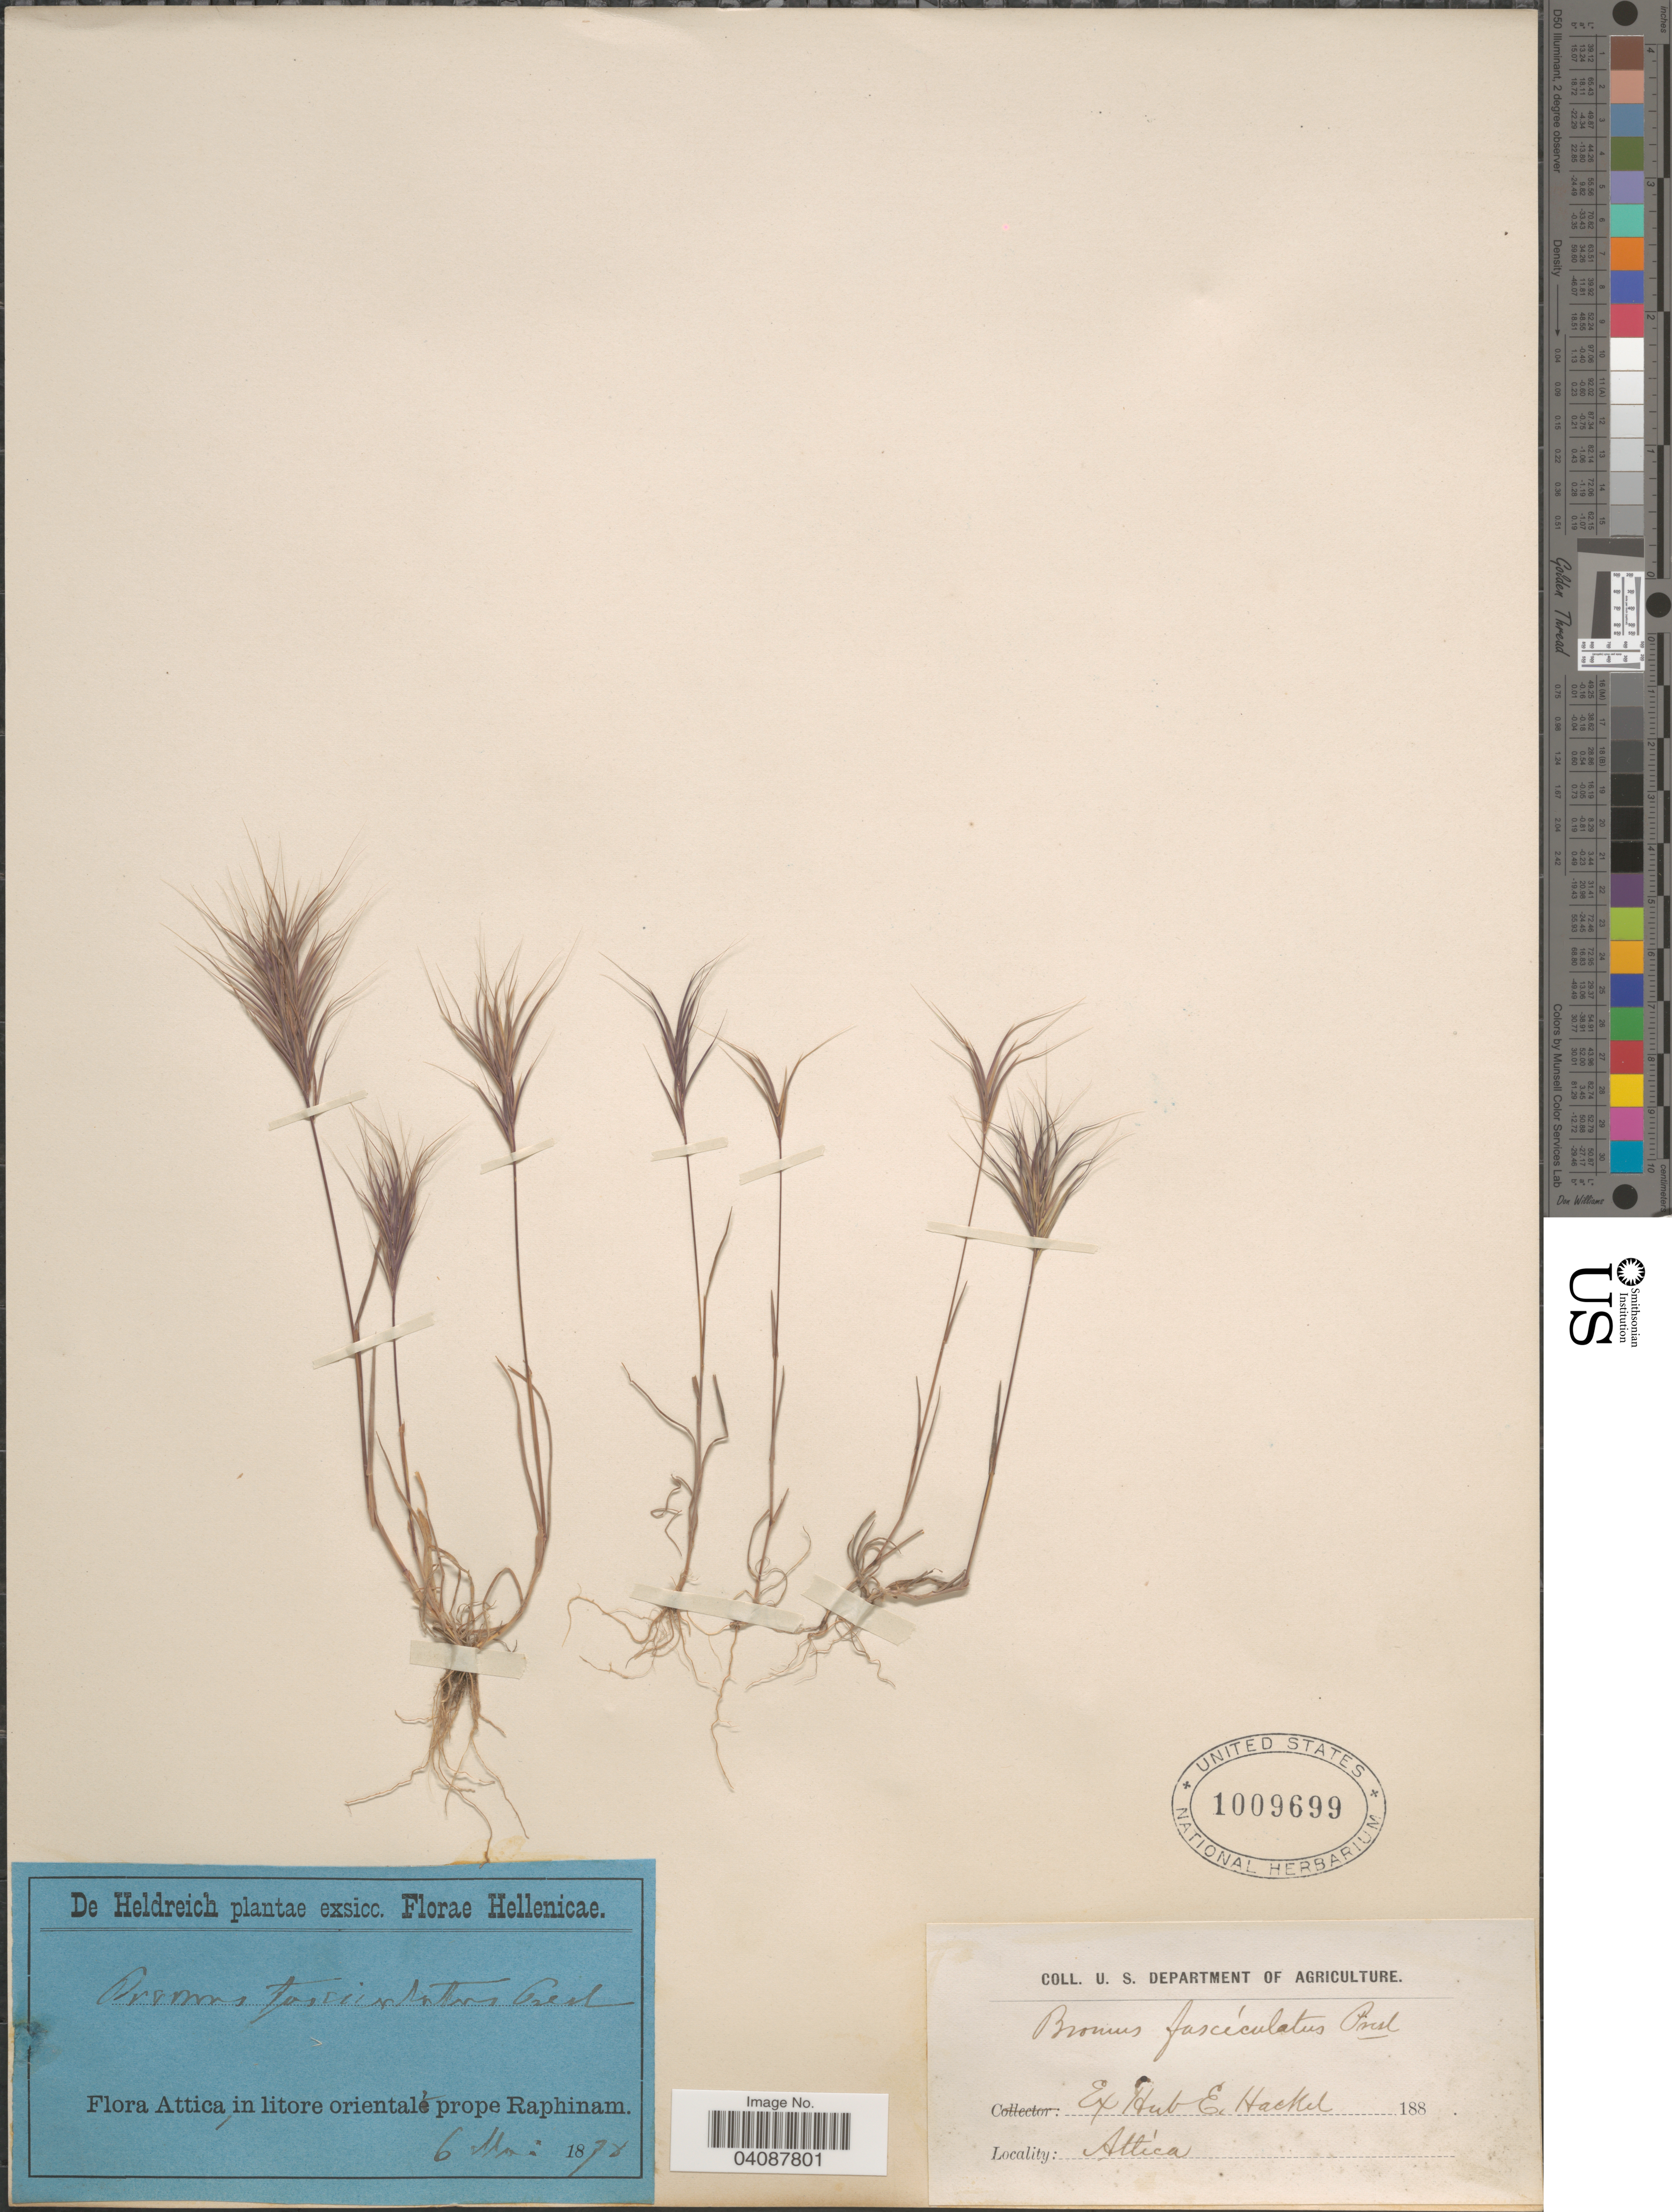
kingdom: Plantae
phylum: Tracheophyta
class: Liliopsida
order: Poales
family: Poaceae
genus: Bromus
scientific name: Bromus fasciculatus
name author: C. Presl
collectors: -. De Heldreich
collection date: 1878-05-06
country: Greece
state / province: Attica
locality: Hellenicae. Attica in litore orientale prope Raphinam.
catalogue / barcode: US 1009699